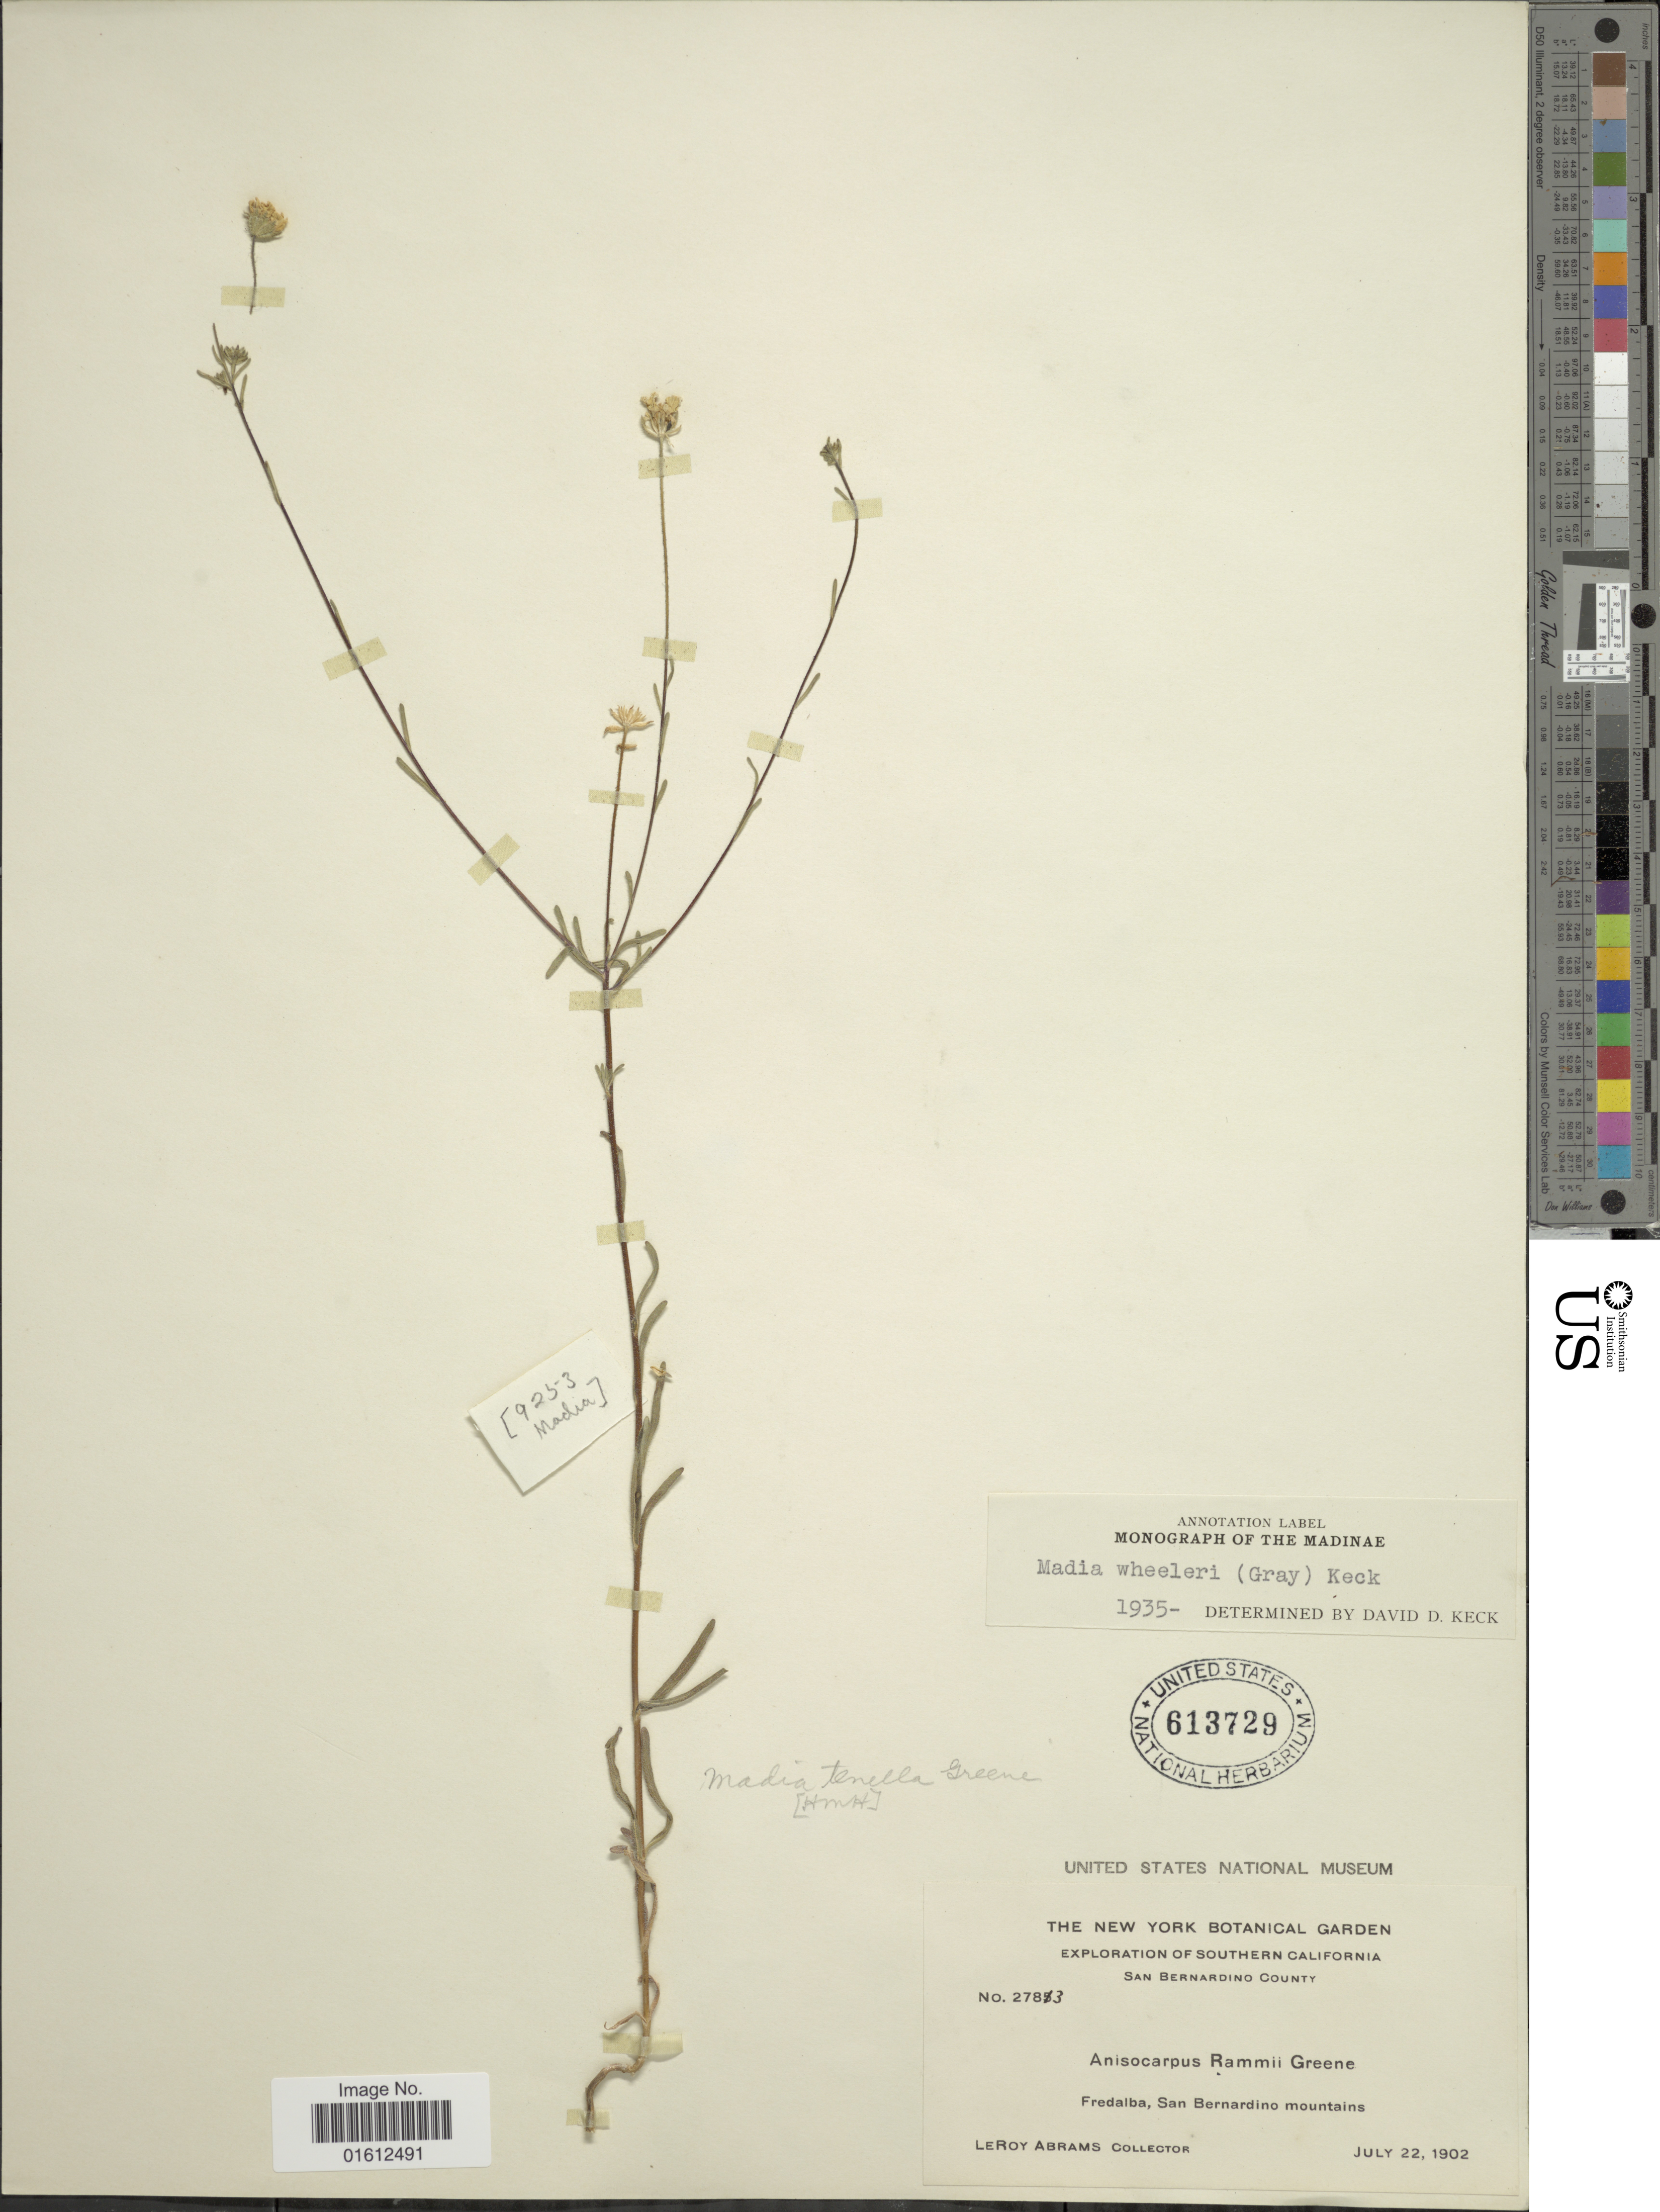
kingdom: Plantae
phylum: Tracheophyta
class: Magnoliopsida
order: Asterales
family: Asteraceae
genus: Madia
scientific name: Madia elegans subsp. wheeleri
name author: (A. Gray) D.D. Keck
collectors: L. Abrams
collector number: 2783*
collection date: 1902-07-22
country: United States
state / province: California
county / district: San Bernardino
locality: Southern California. San Bernardino County. Fredalba, San Bernardino mountains.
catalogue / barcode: US 613729